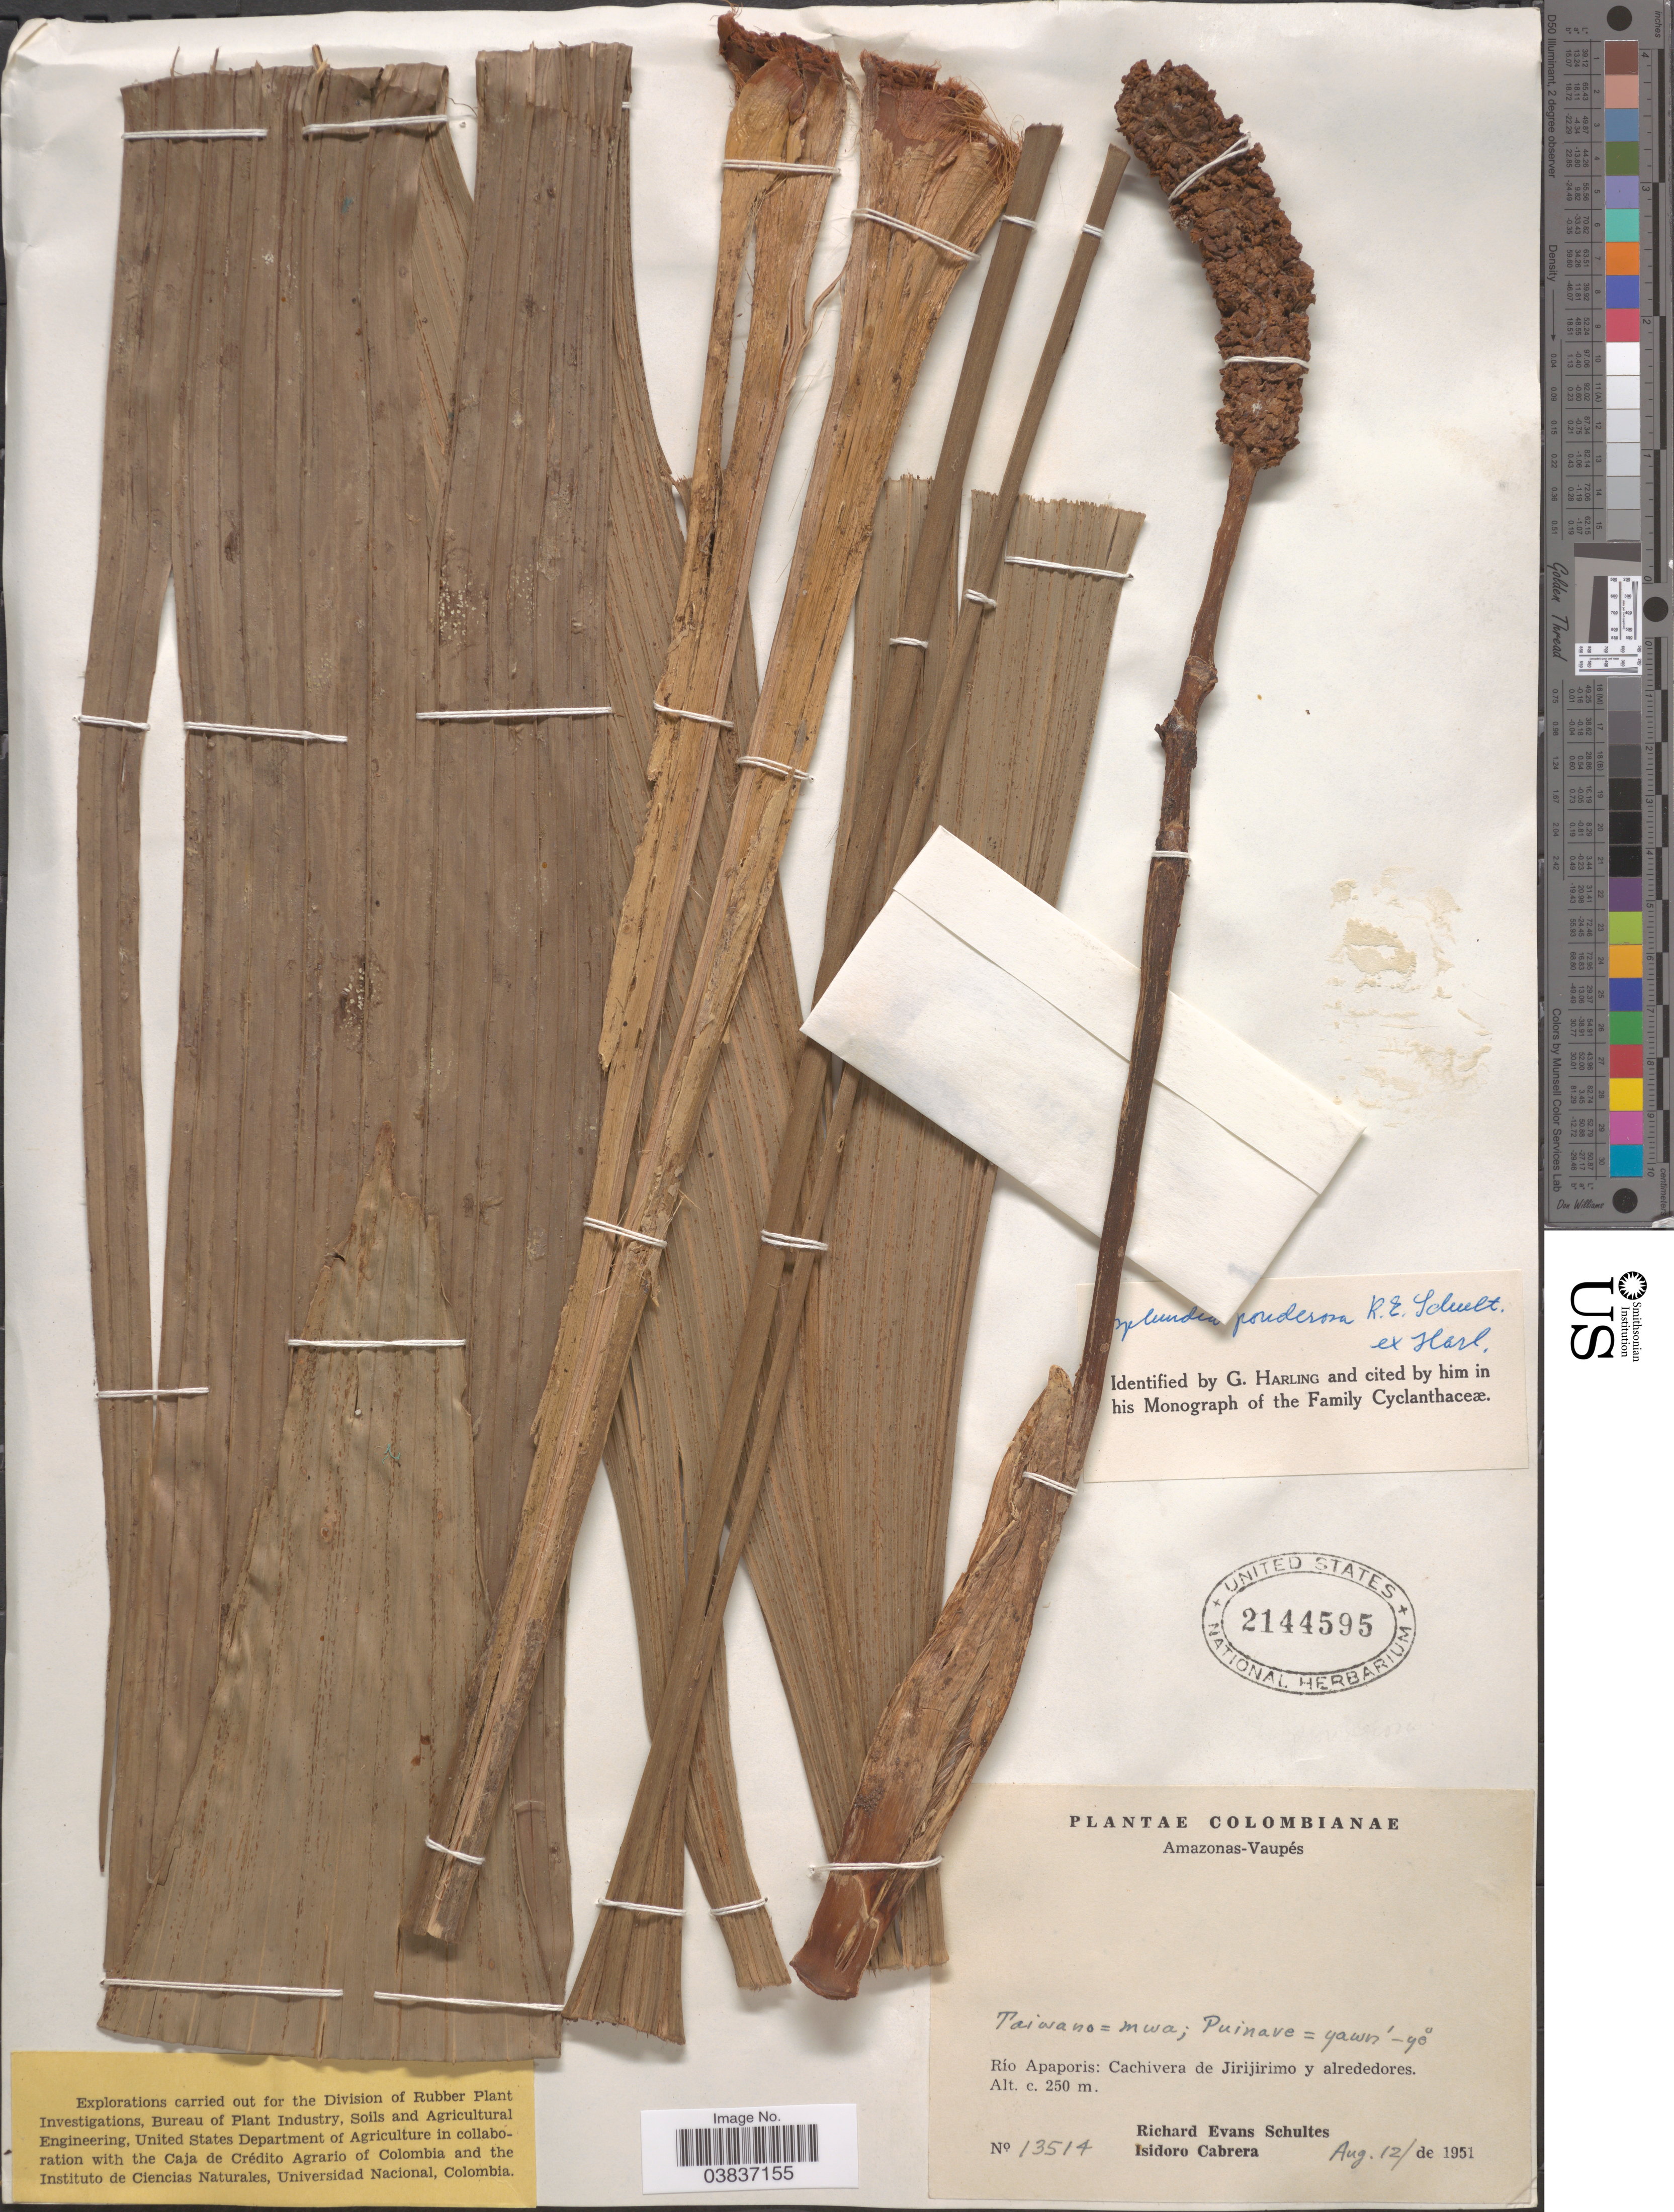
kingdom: Plantae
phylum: Tracheophyta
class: Liliopsida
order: Pandanales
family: Cyclanthaceae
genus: Asplundia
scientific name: Asplundia ponderosa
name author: R.E. Schult. ex Harling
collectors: R. E. Schultes & I. Cabrera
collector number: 13514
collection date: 1951-08-12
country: Colombia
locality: Amazonas - Vaupés. Río Apaporis: Cachivera de Jirijirimo y alrededores.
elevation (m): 250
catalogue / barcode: US 2144595